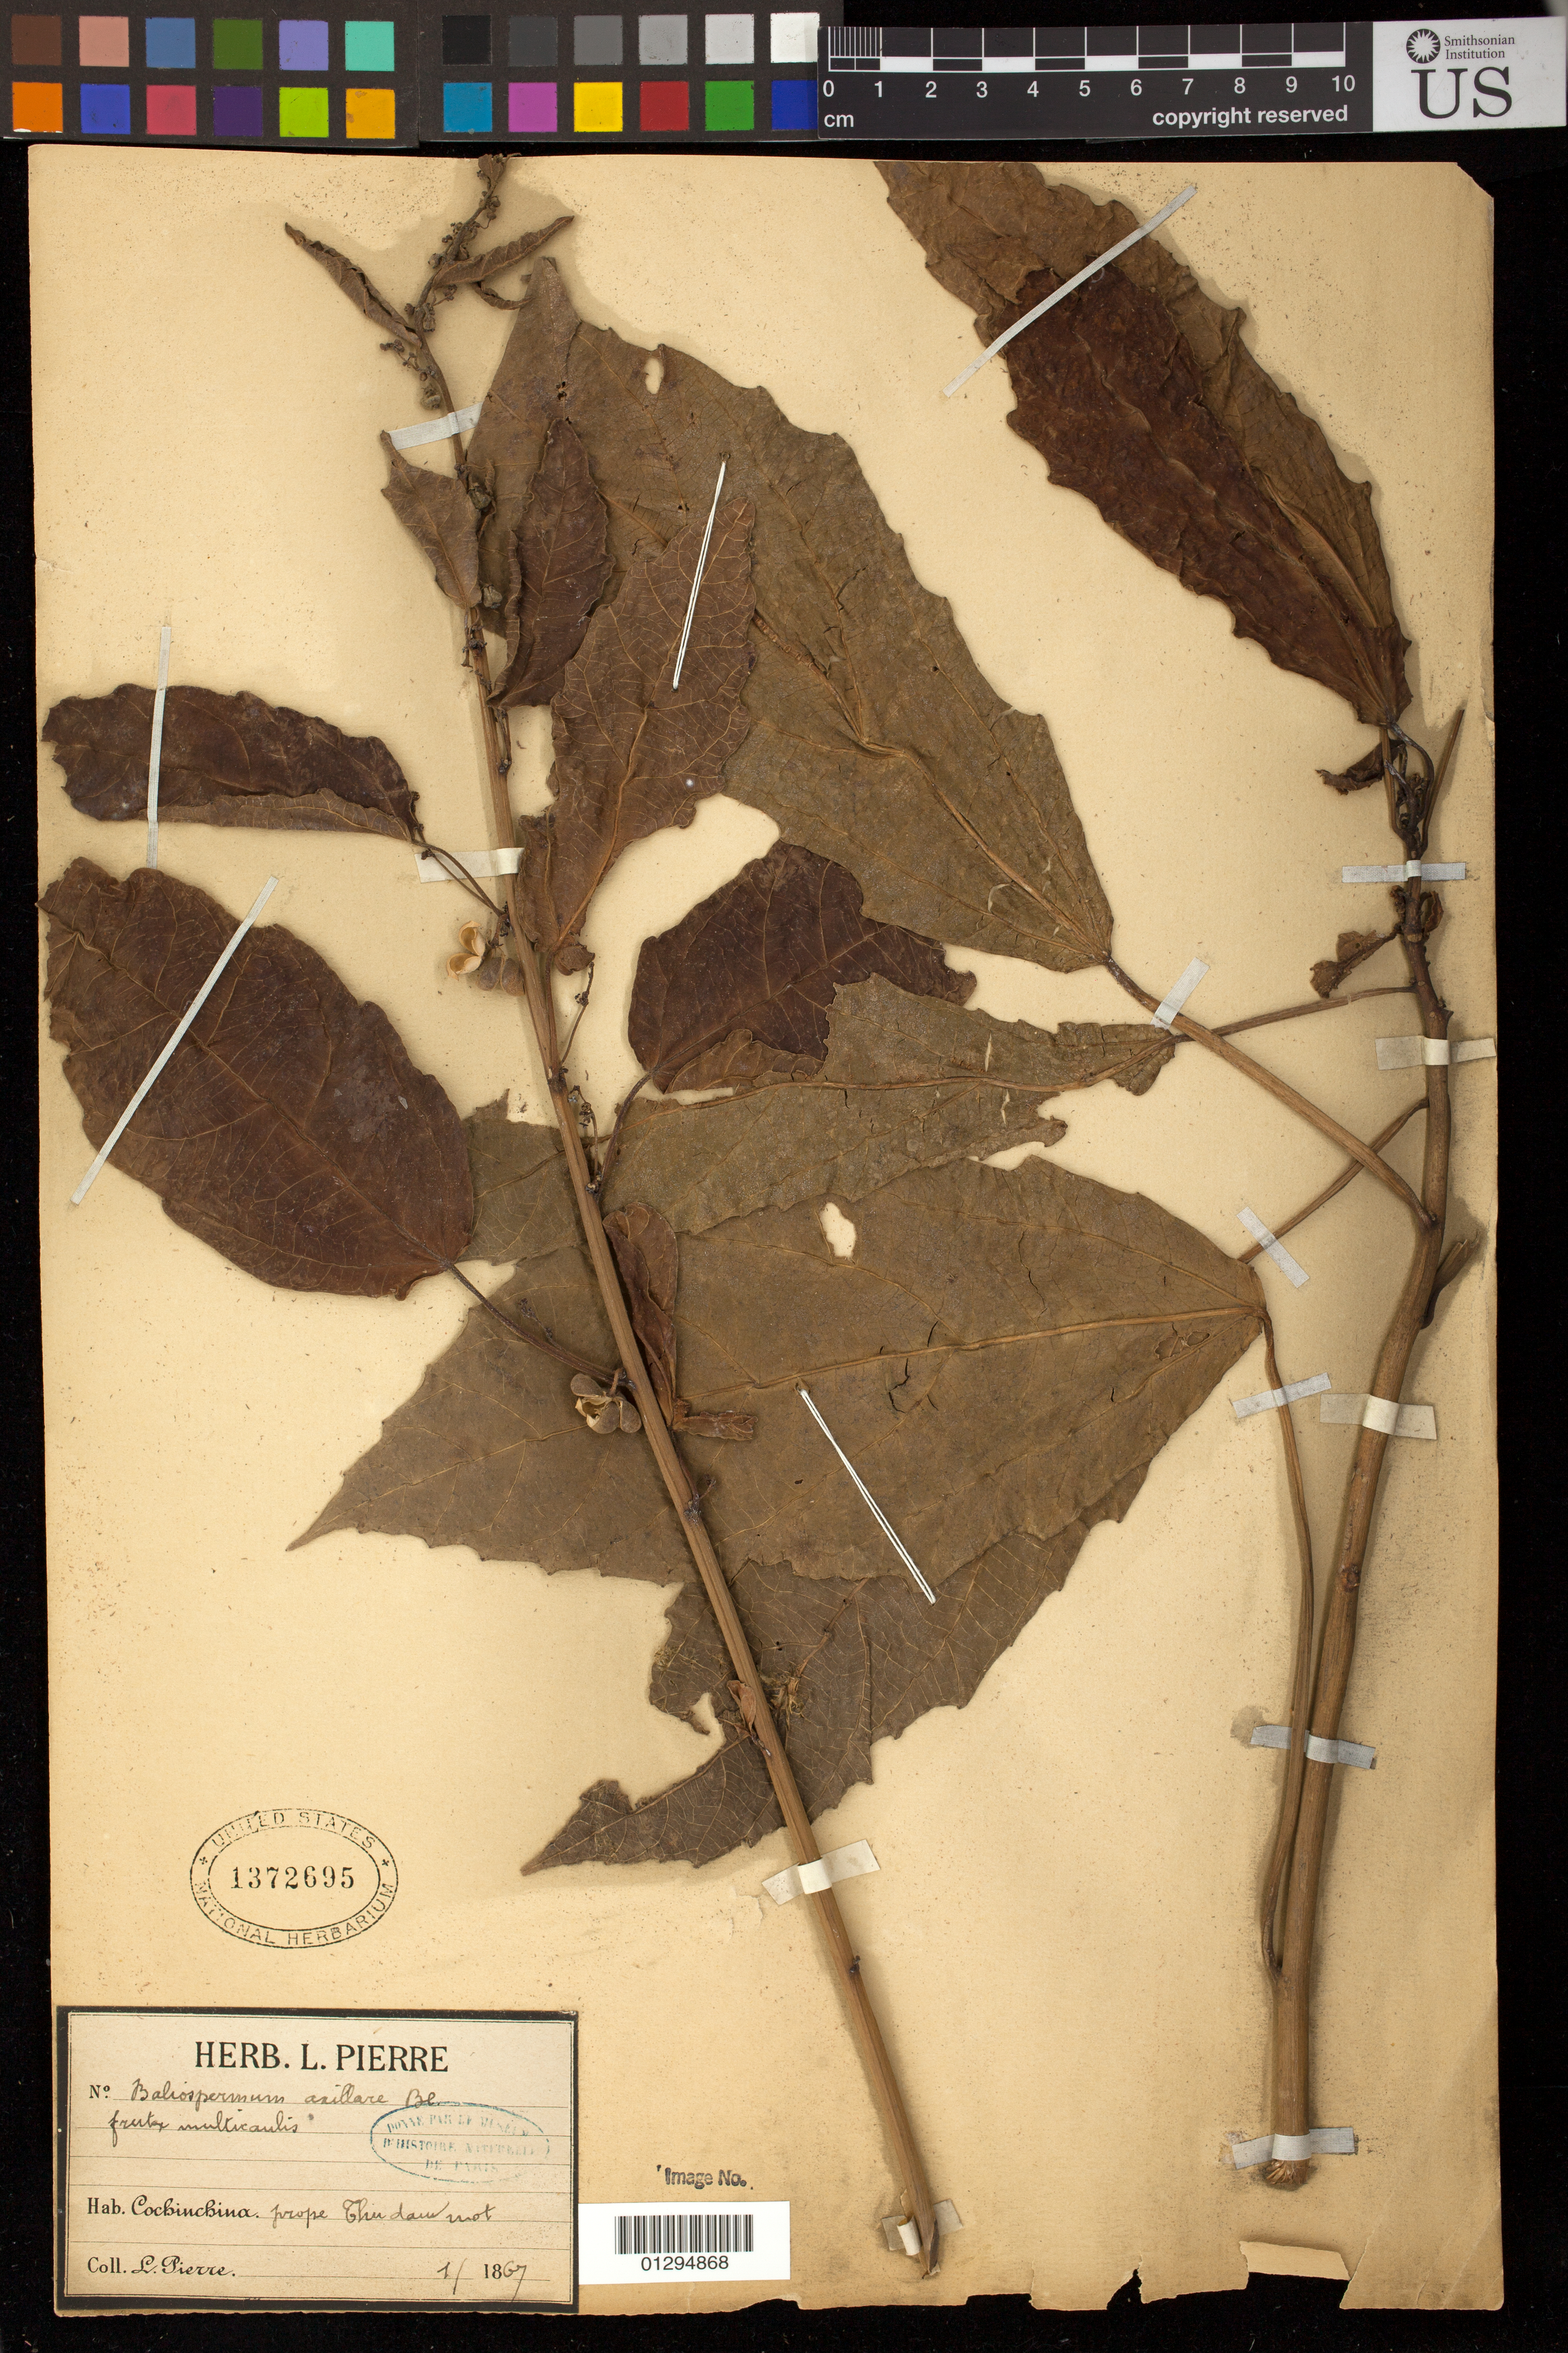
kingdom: Plantae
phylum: Tracheophyta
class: Magnoliopsida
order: Malpighiales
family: Euphorbiaceae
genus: Baliospermum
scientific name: Baliospermum montanum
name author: (Willd.) Müll. Arg.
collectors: L. Pierre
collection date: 1867-01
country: Vietnam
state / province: Binh Duong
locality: Cochinchina prope Thu dau mot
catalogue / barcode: US 1372695